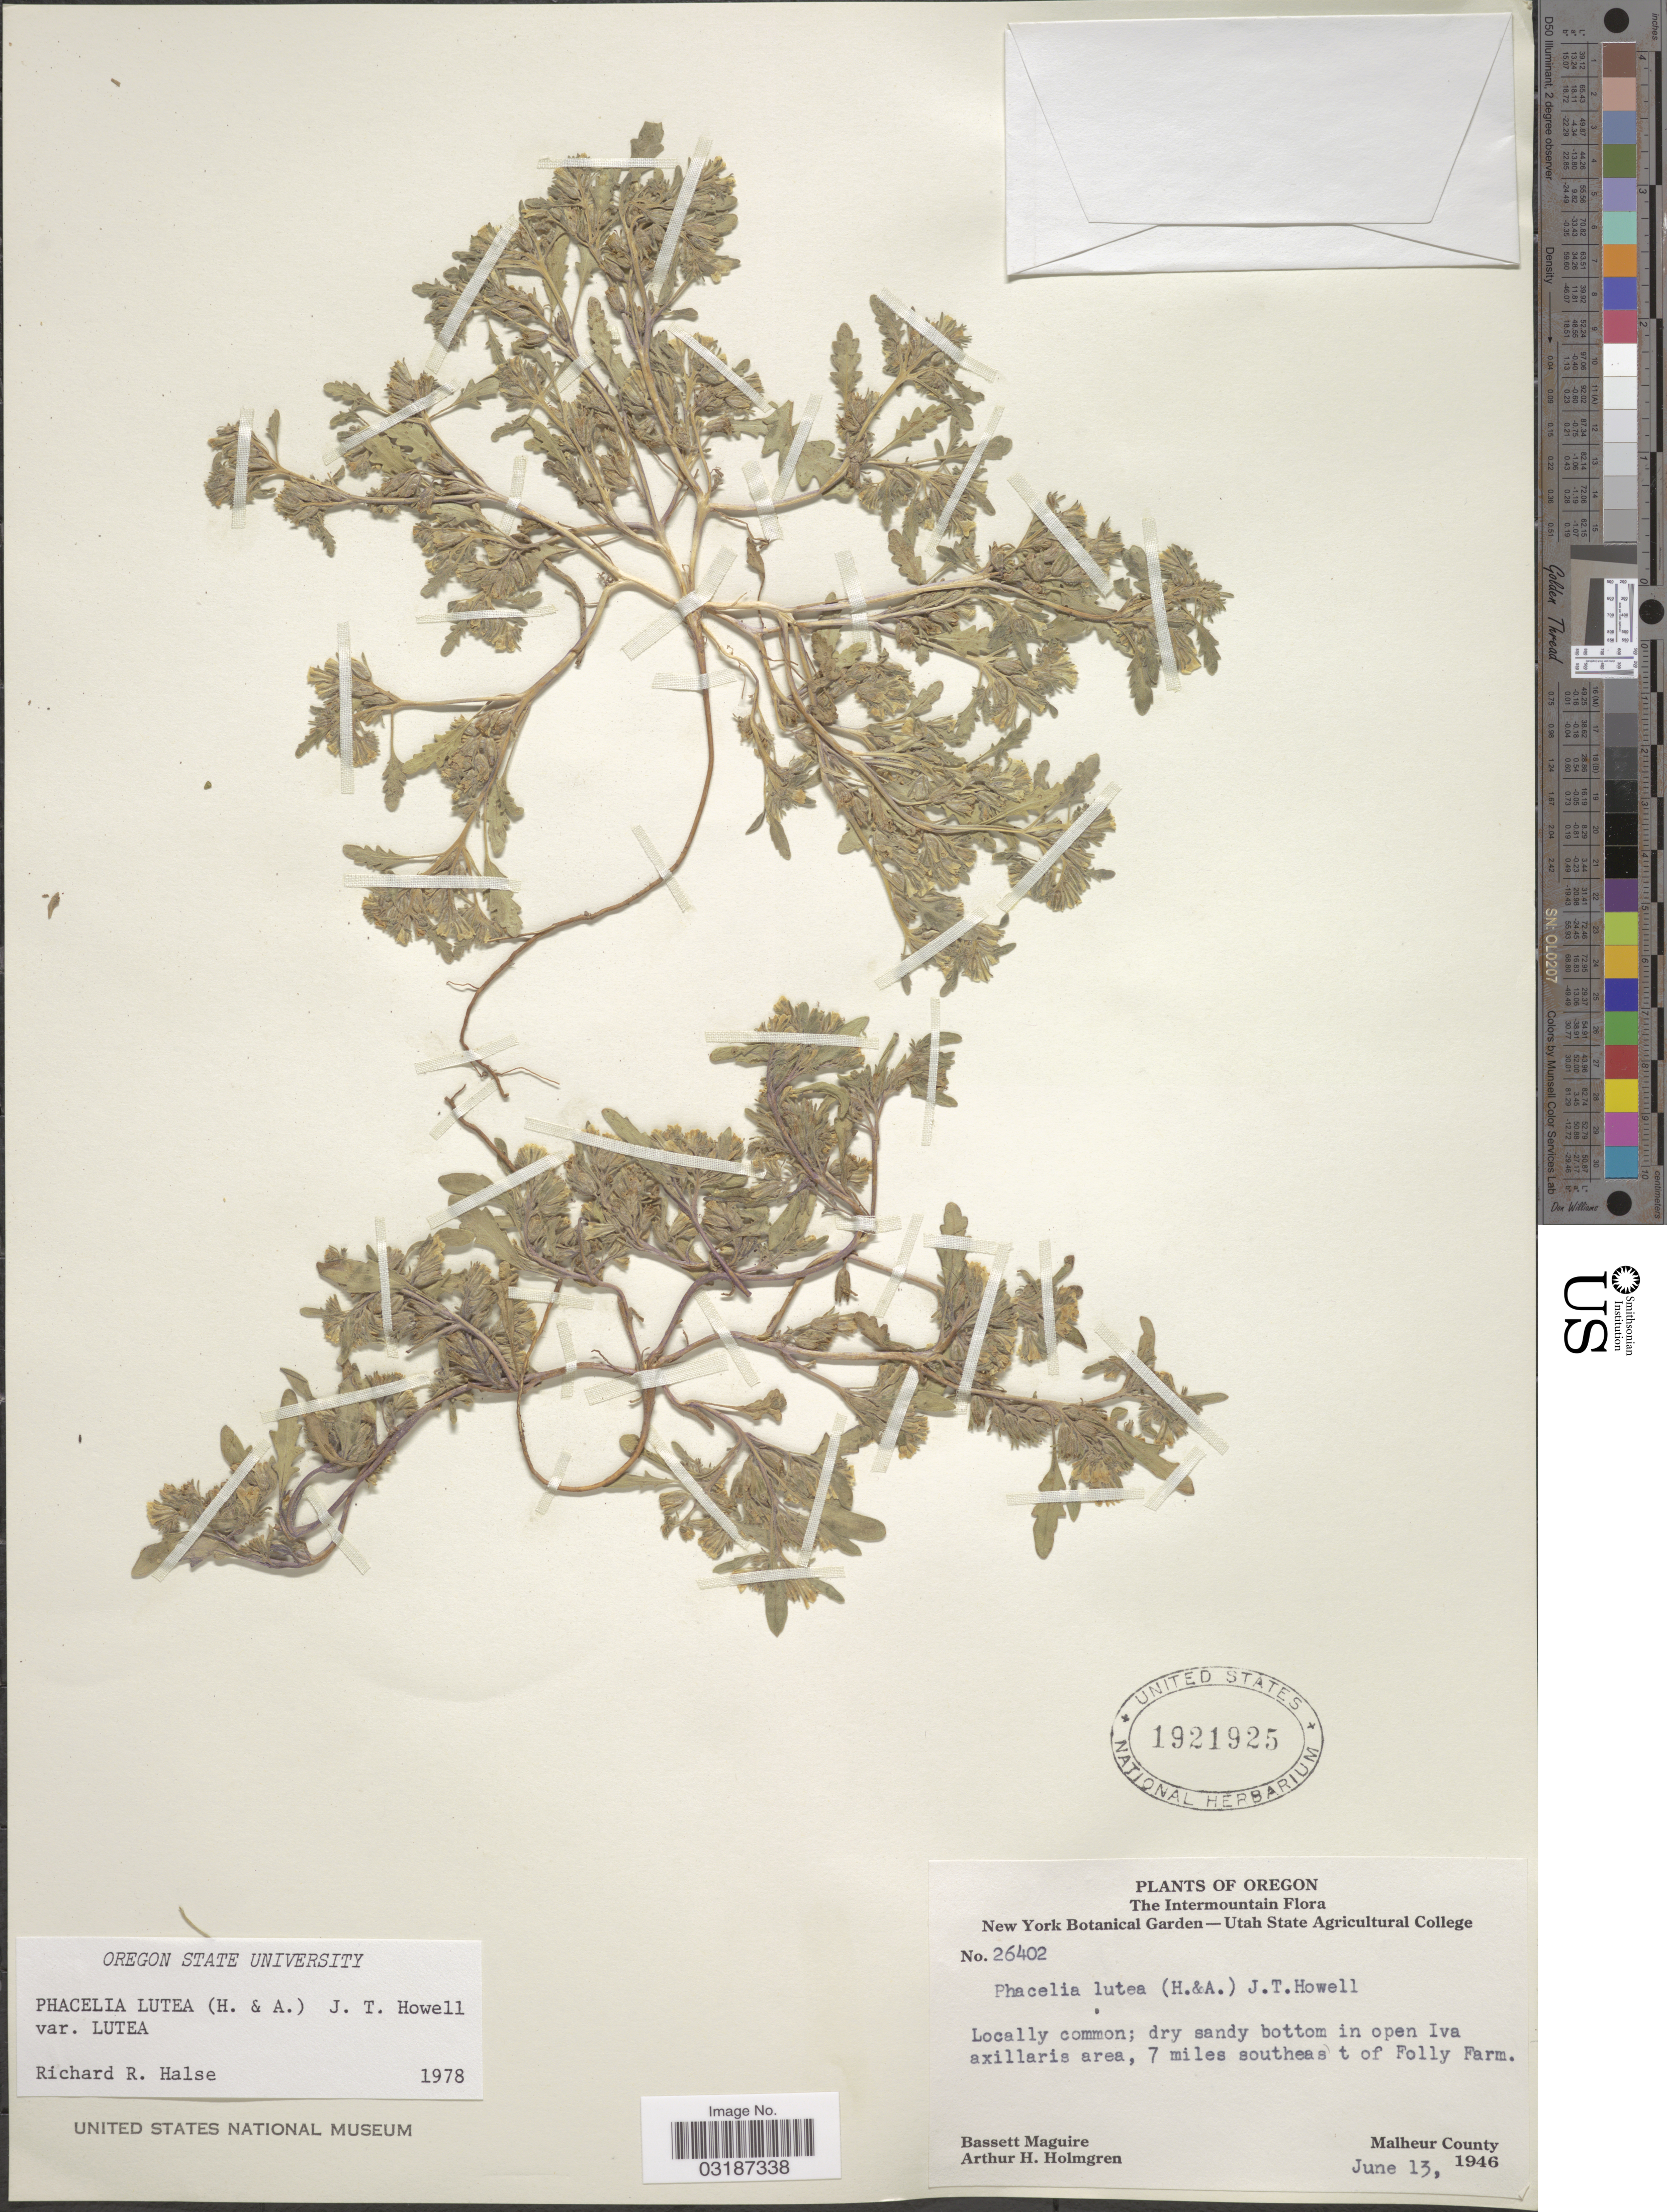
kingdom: Plantae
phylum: Tracheophyta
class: Magnoliopsida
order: Boraginales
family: Hydrophyllaceae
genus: Phacelia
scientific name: Phacelia lutea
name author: (Hook. & Arn.) J.T. Howell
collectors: B. Maguire & A. H. Holmgren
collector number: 26402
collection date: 1946-06-13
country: United States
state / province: Oregon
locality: The Intermountain. Locally common; dry sandy bottom in open Iva axillaris area, 7 miles southeast of Folly Farm. Malheur County.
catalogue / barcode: US 1921925